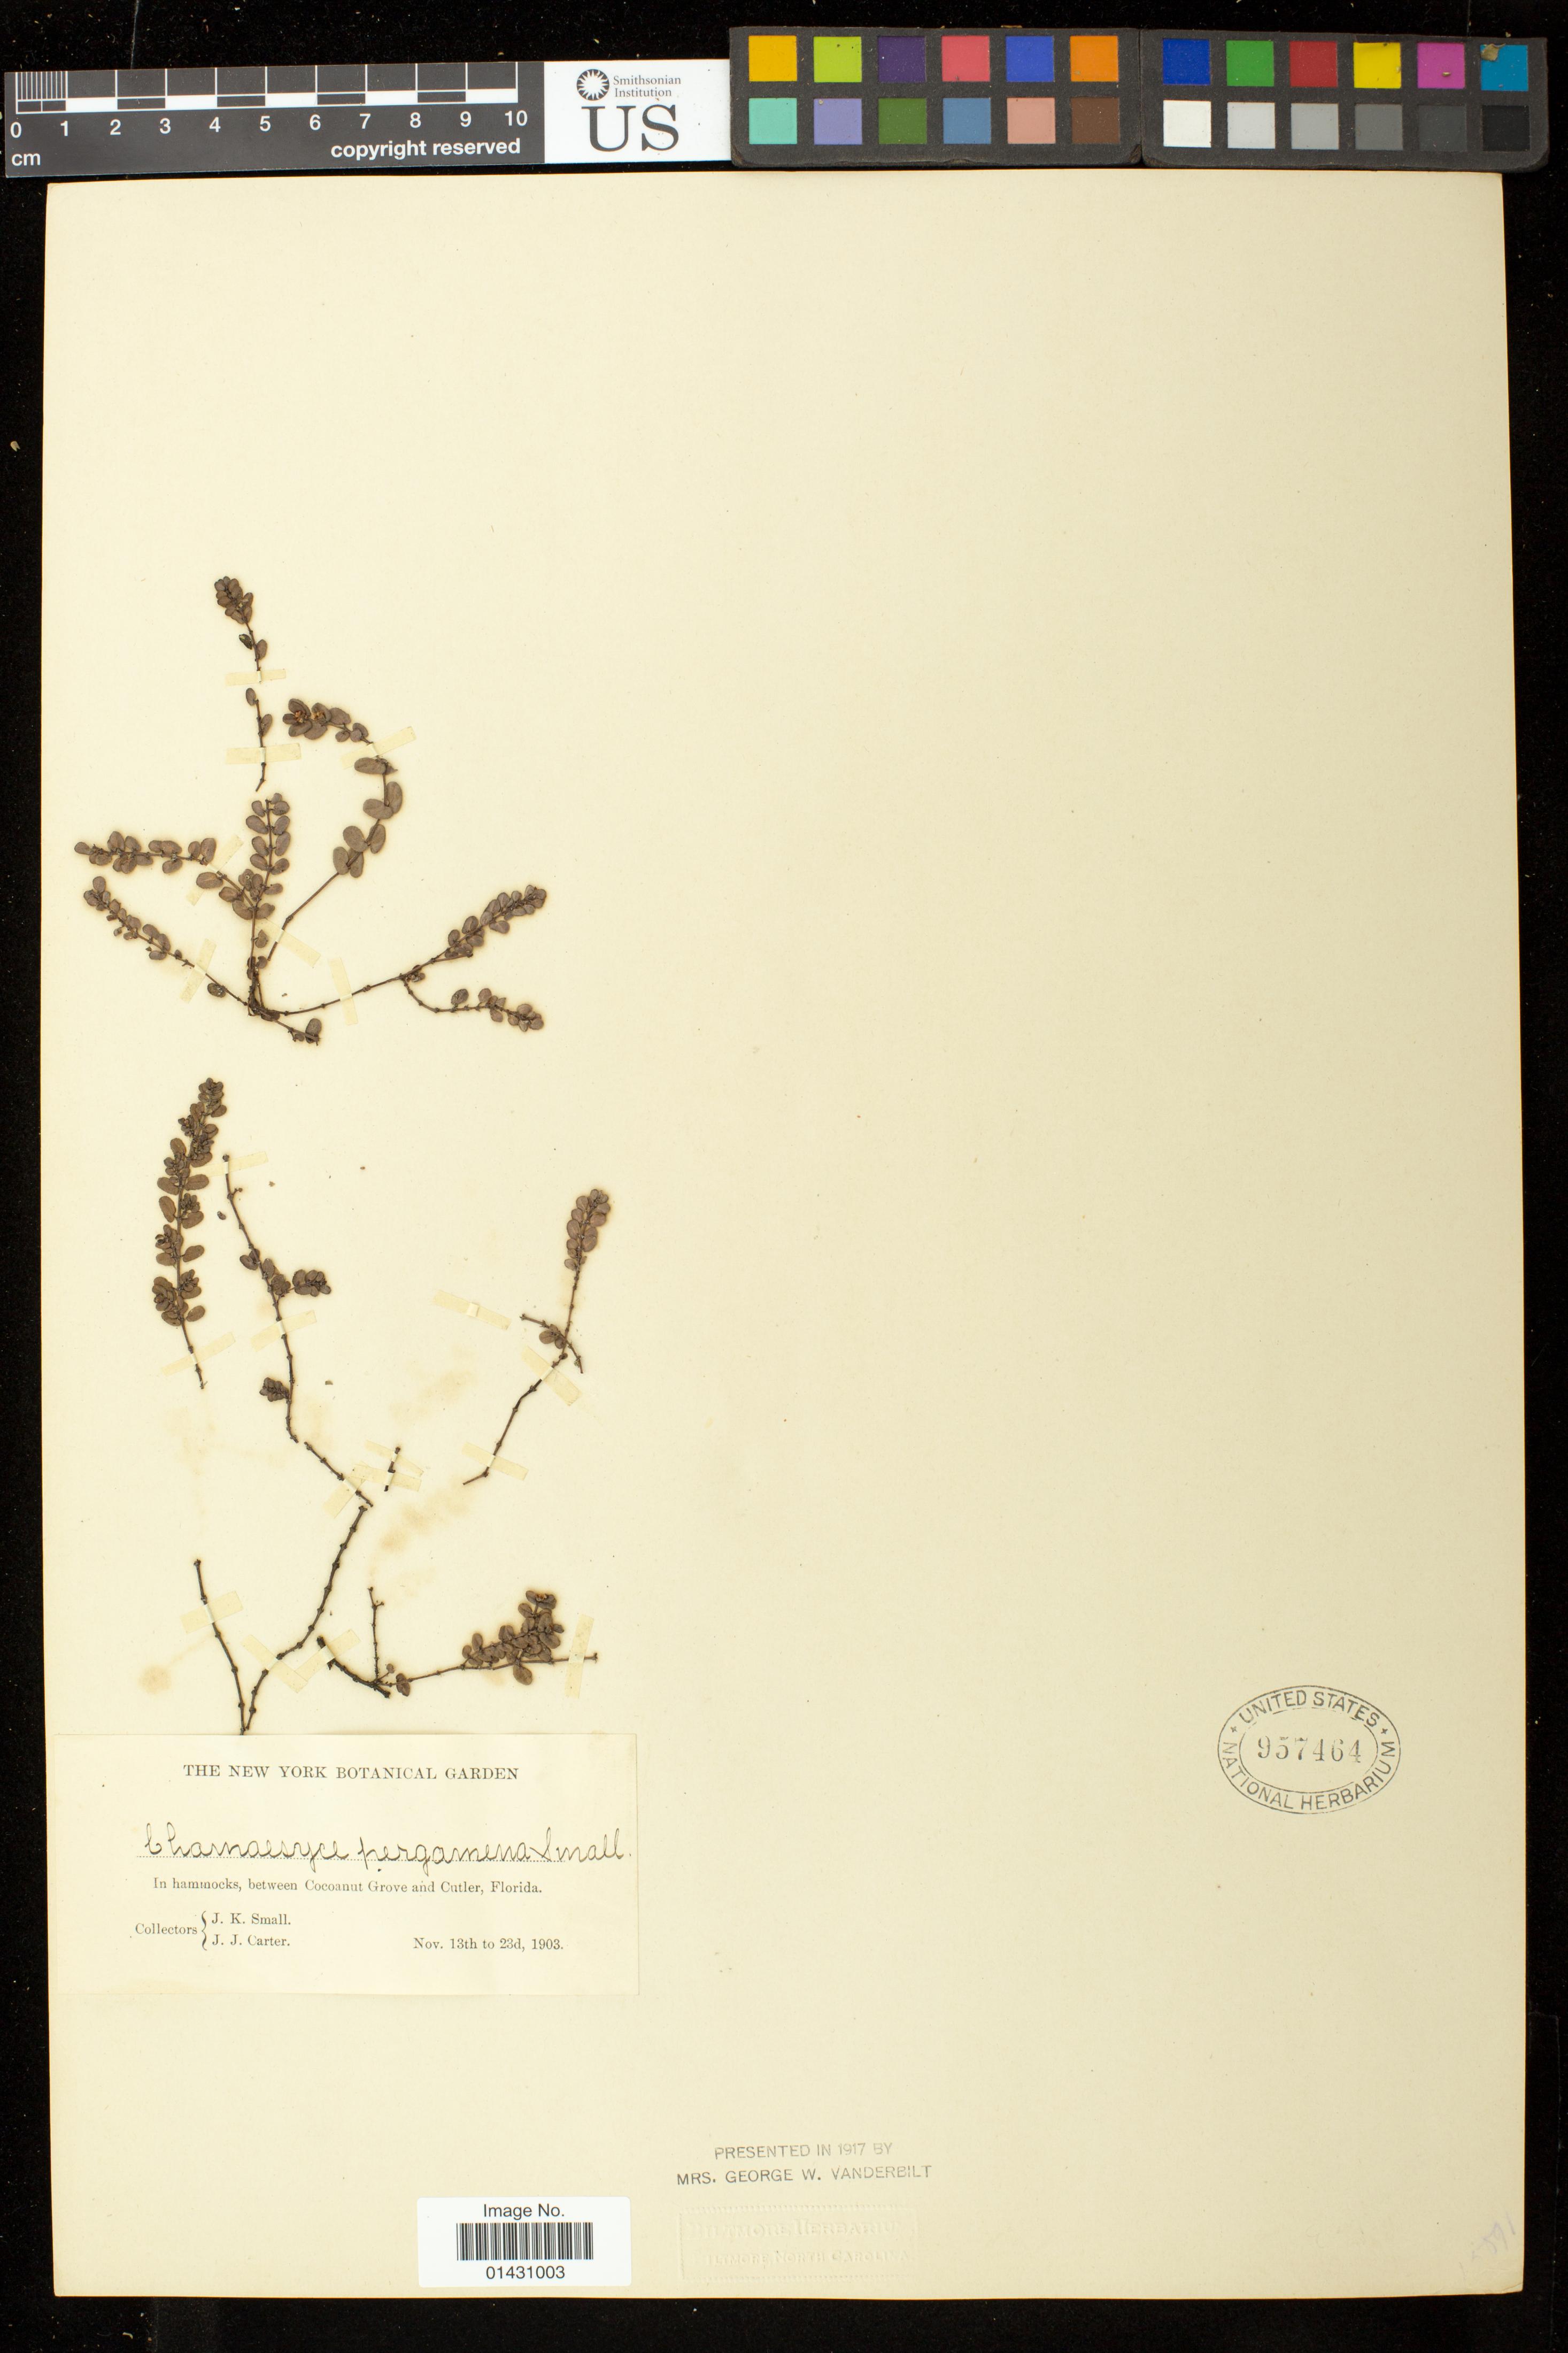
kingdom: Plantae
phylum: Tracheophyta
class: Magnoliopsida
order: Malpighiales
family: Euphorbiaceae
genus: Euphorbia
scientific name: Euphorbia pergamena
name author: Small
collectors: J. K. Small & J. Carter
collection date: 1903-11-13/1903-11-23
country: United States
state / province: Florida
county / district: Miami-Dade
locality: Between Cocoanut Grove and Cutler.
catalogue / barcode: US 957464